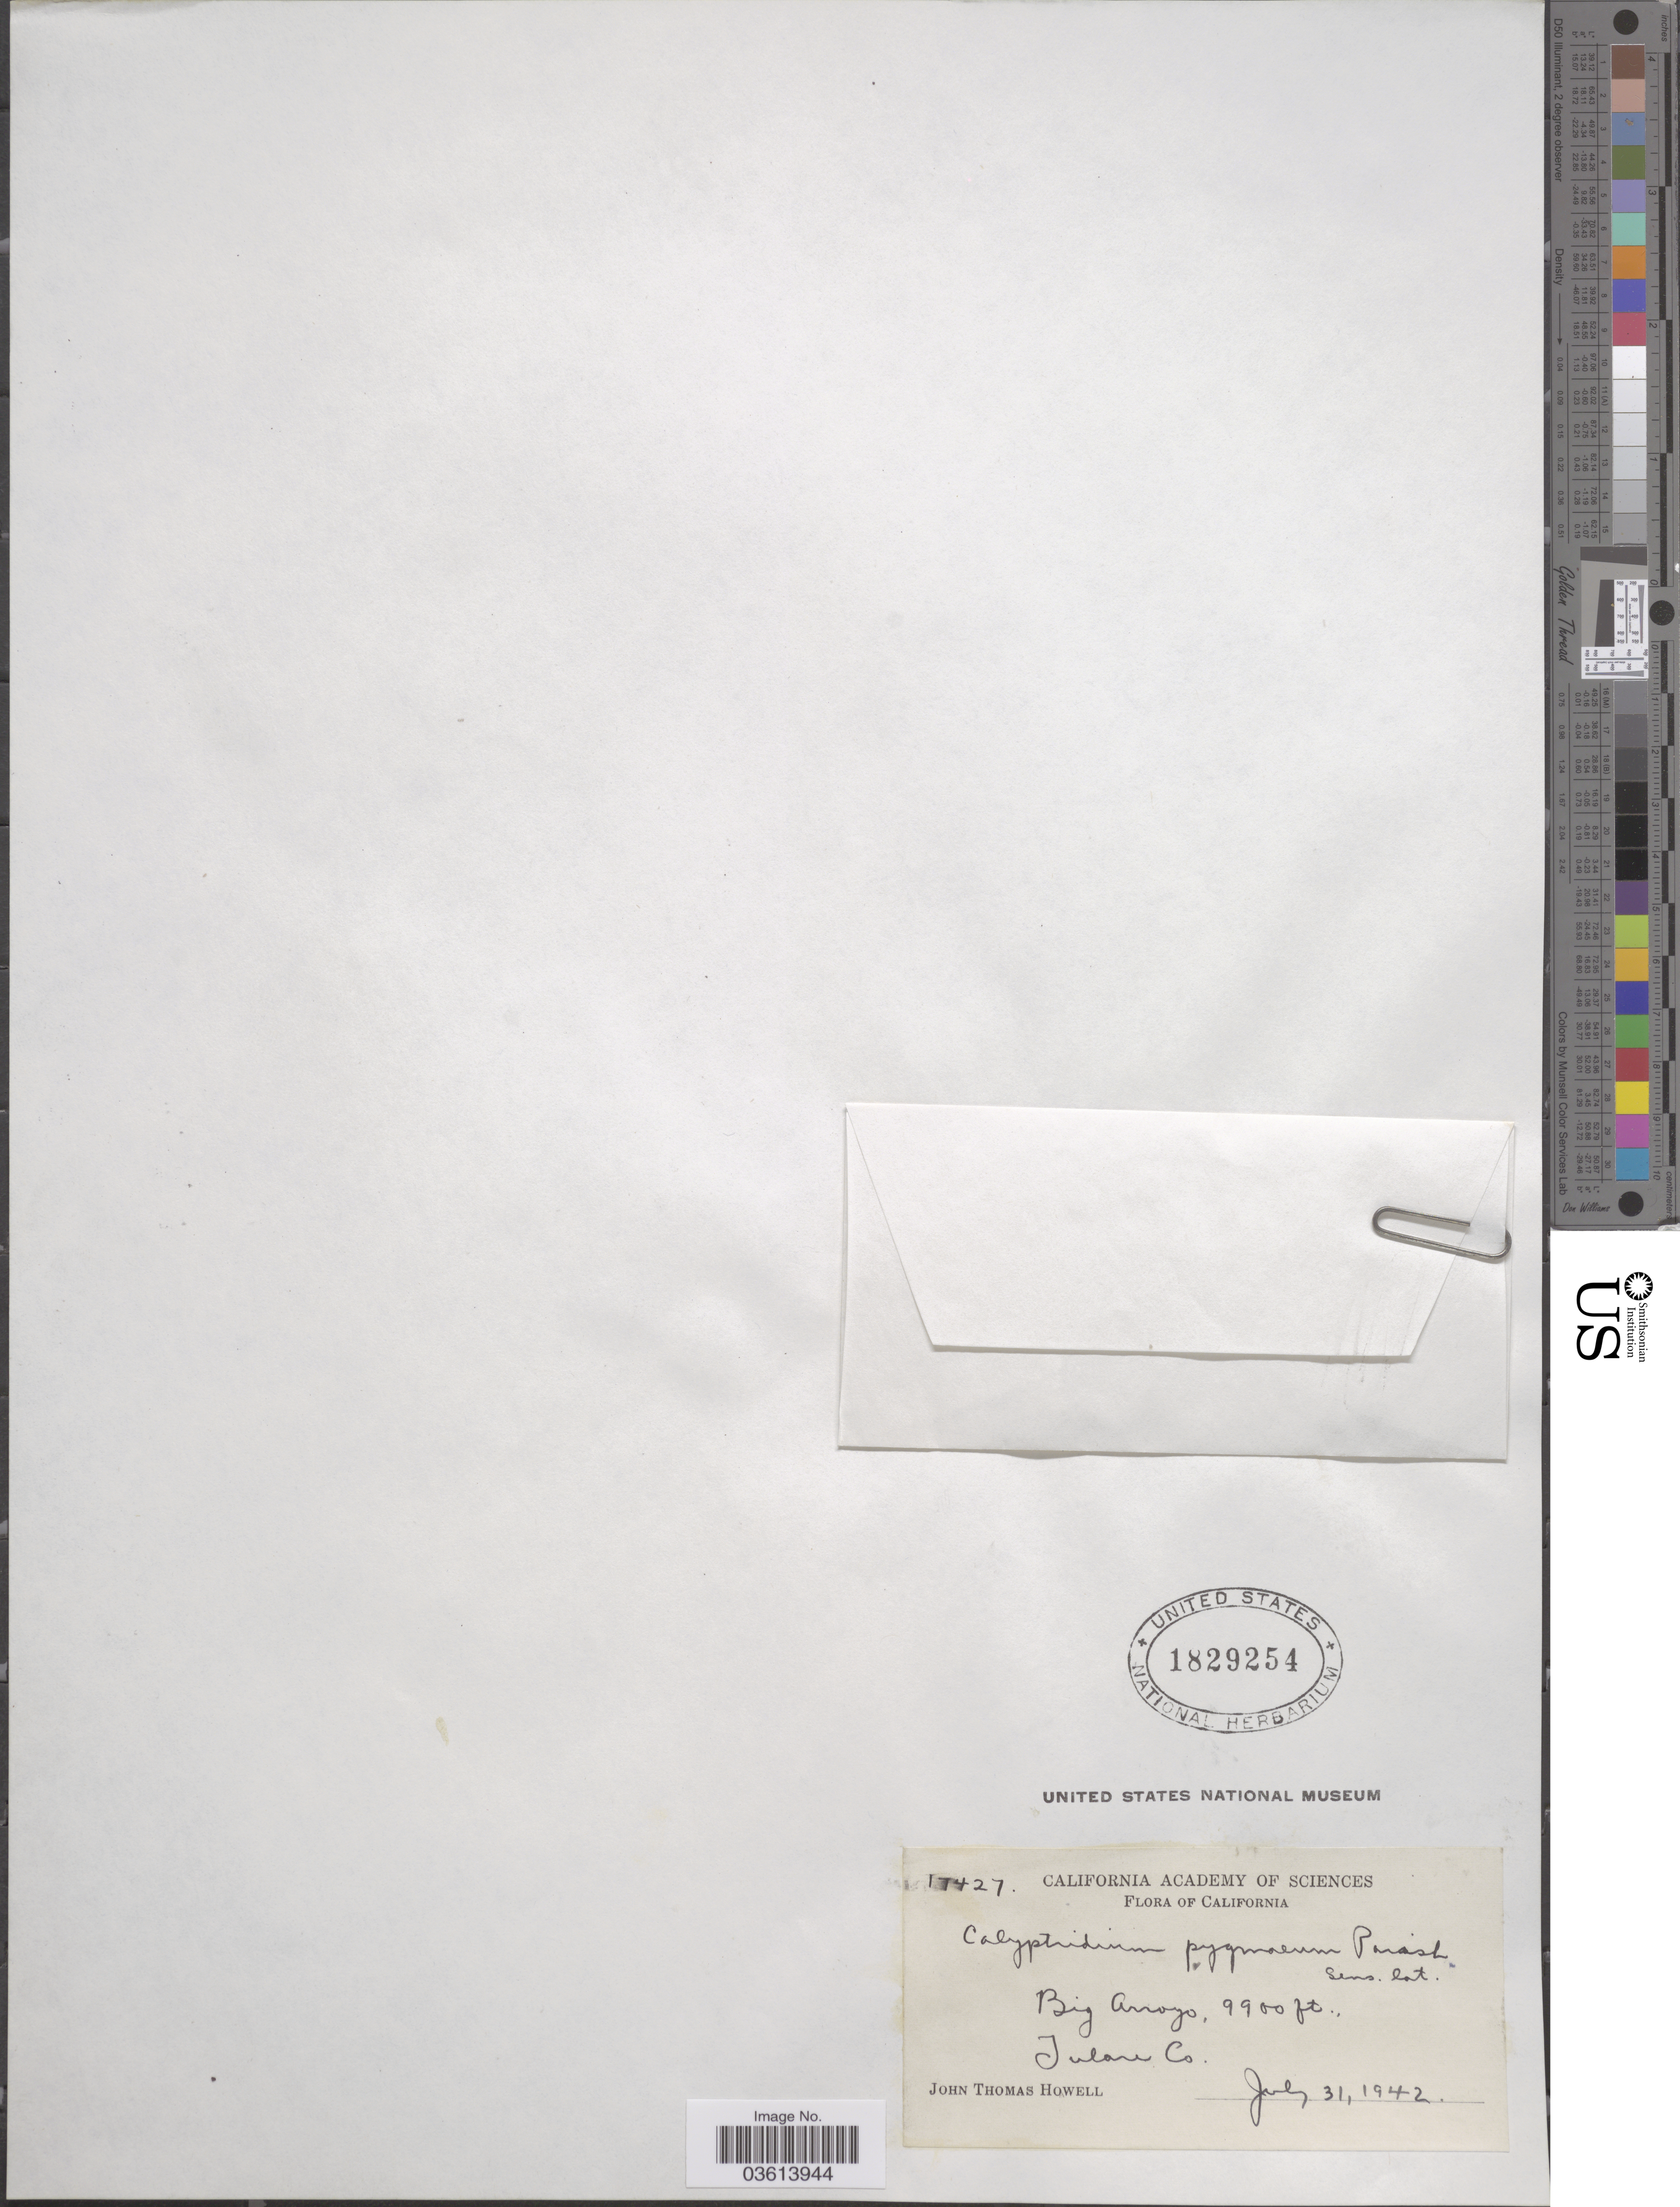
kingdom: Plantae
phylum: Tracheophyta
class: Magnoliopsida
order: Caryophyllales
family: Montiaceae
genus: Calyptridium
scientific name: Calyptridium pygmaeum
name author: Parish in Rydb.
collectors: J. T. Howell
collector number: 17427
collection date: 1942-07-31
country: United States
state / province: California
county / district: Tulare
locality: Big Arroyo. Tulare Co.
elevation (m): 3018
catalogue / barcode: US 1829254